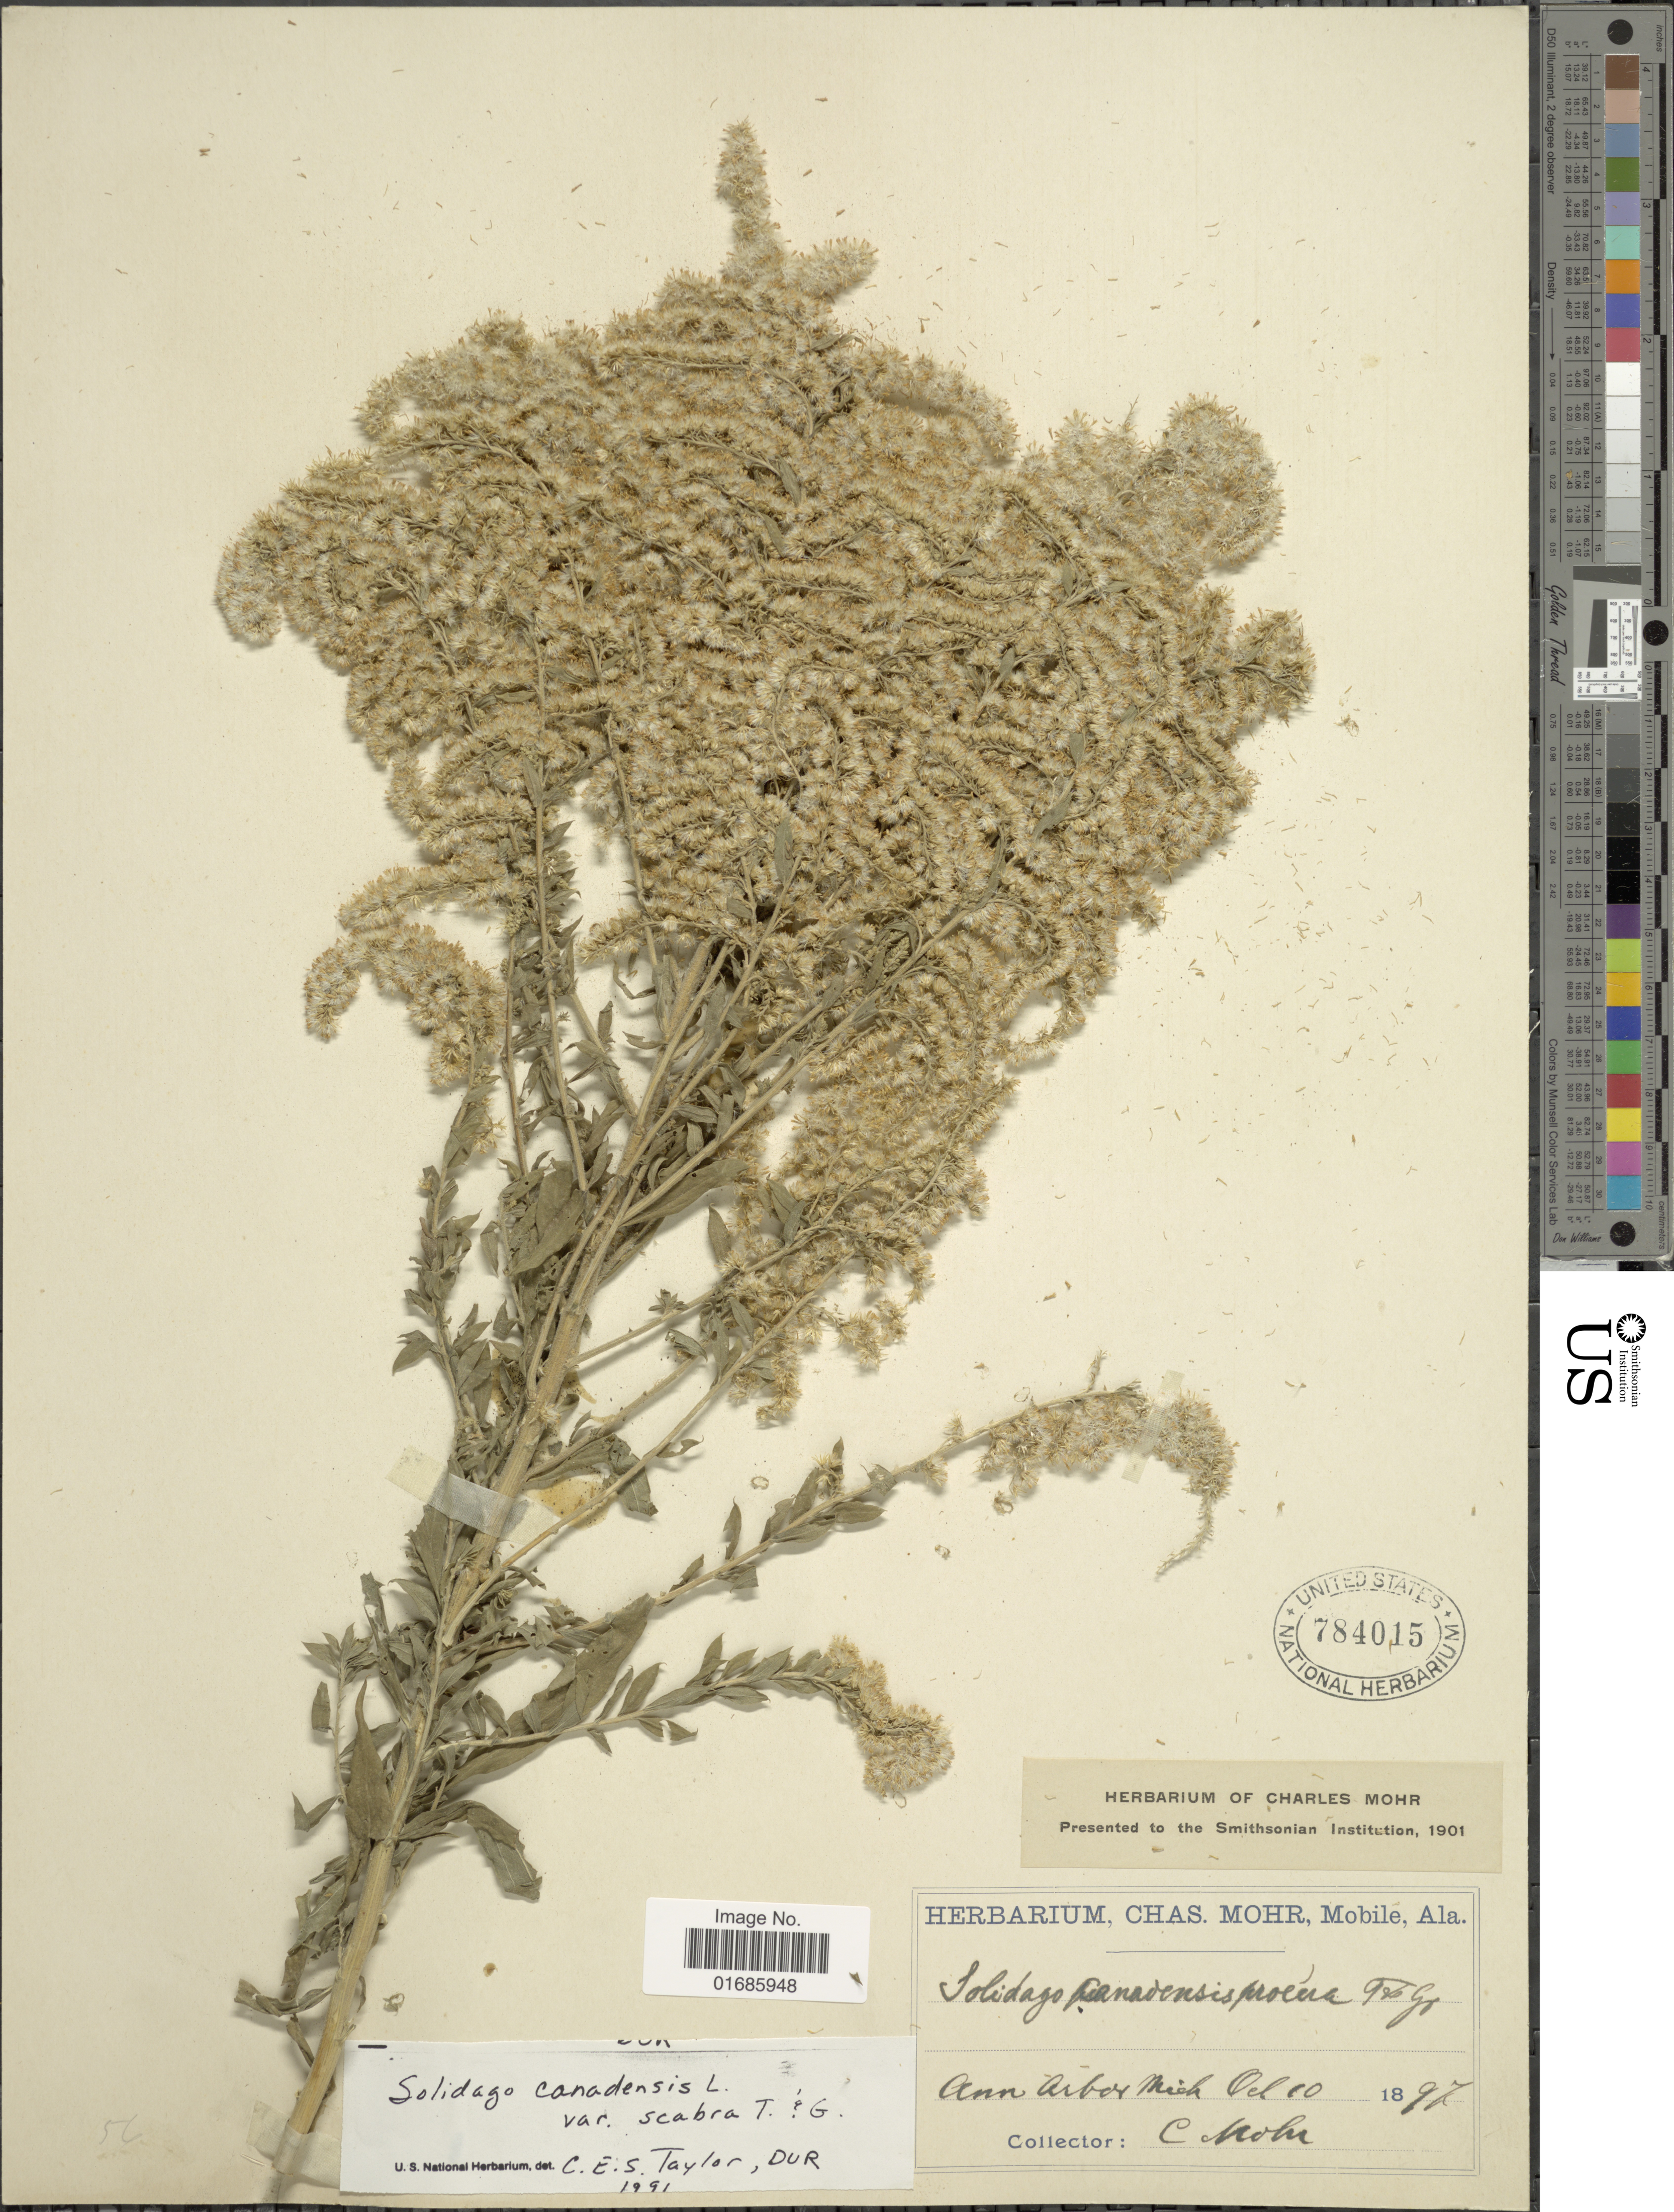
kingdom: Plantae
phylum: Tracheophyta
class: Magnoliopsida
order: Asterales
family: Asteraceae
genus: Solidago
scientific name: Solidago canadensis var. scabra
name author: (Muhl. ex Willd.) Torr. & A. Gray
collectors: C. T. Mohr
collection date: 1897-10-10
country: United States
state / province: Michigan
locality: Ann Arbor Mich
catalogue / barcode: US 784015